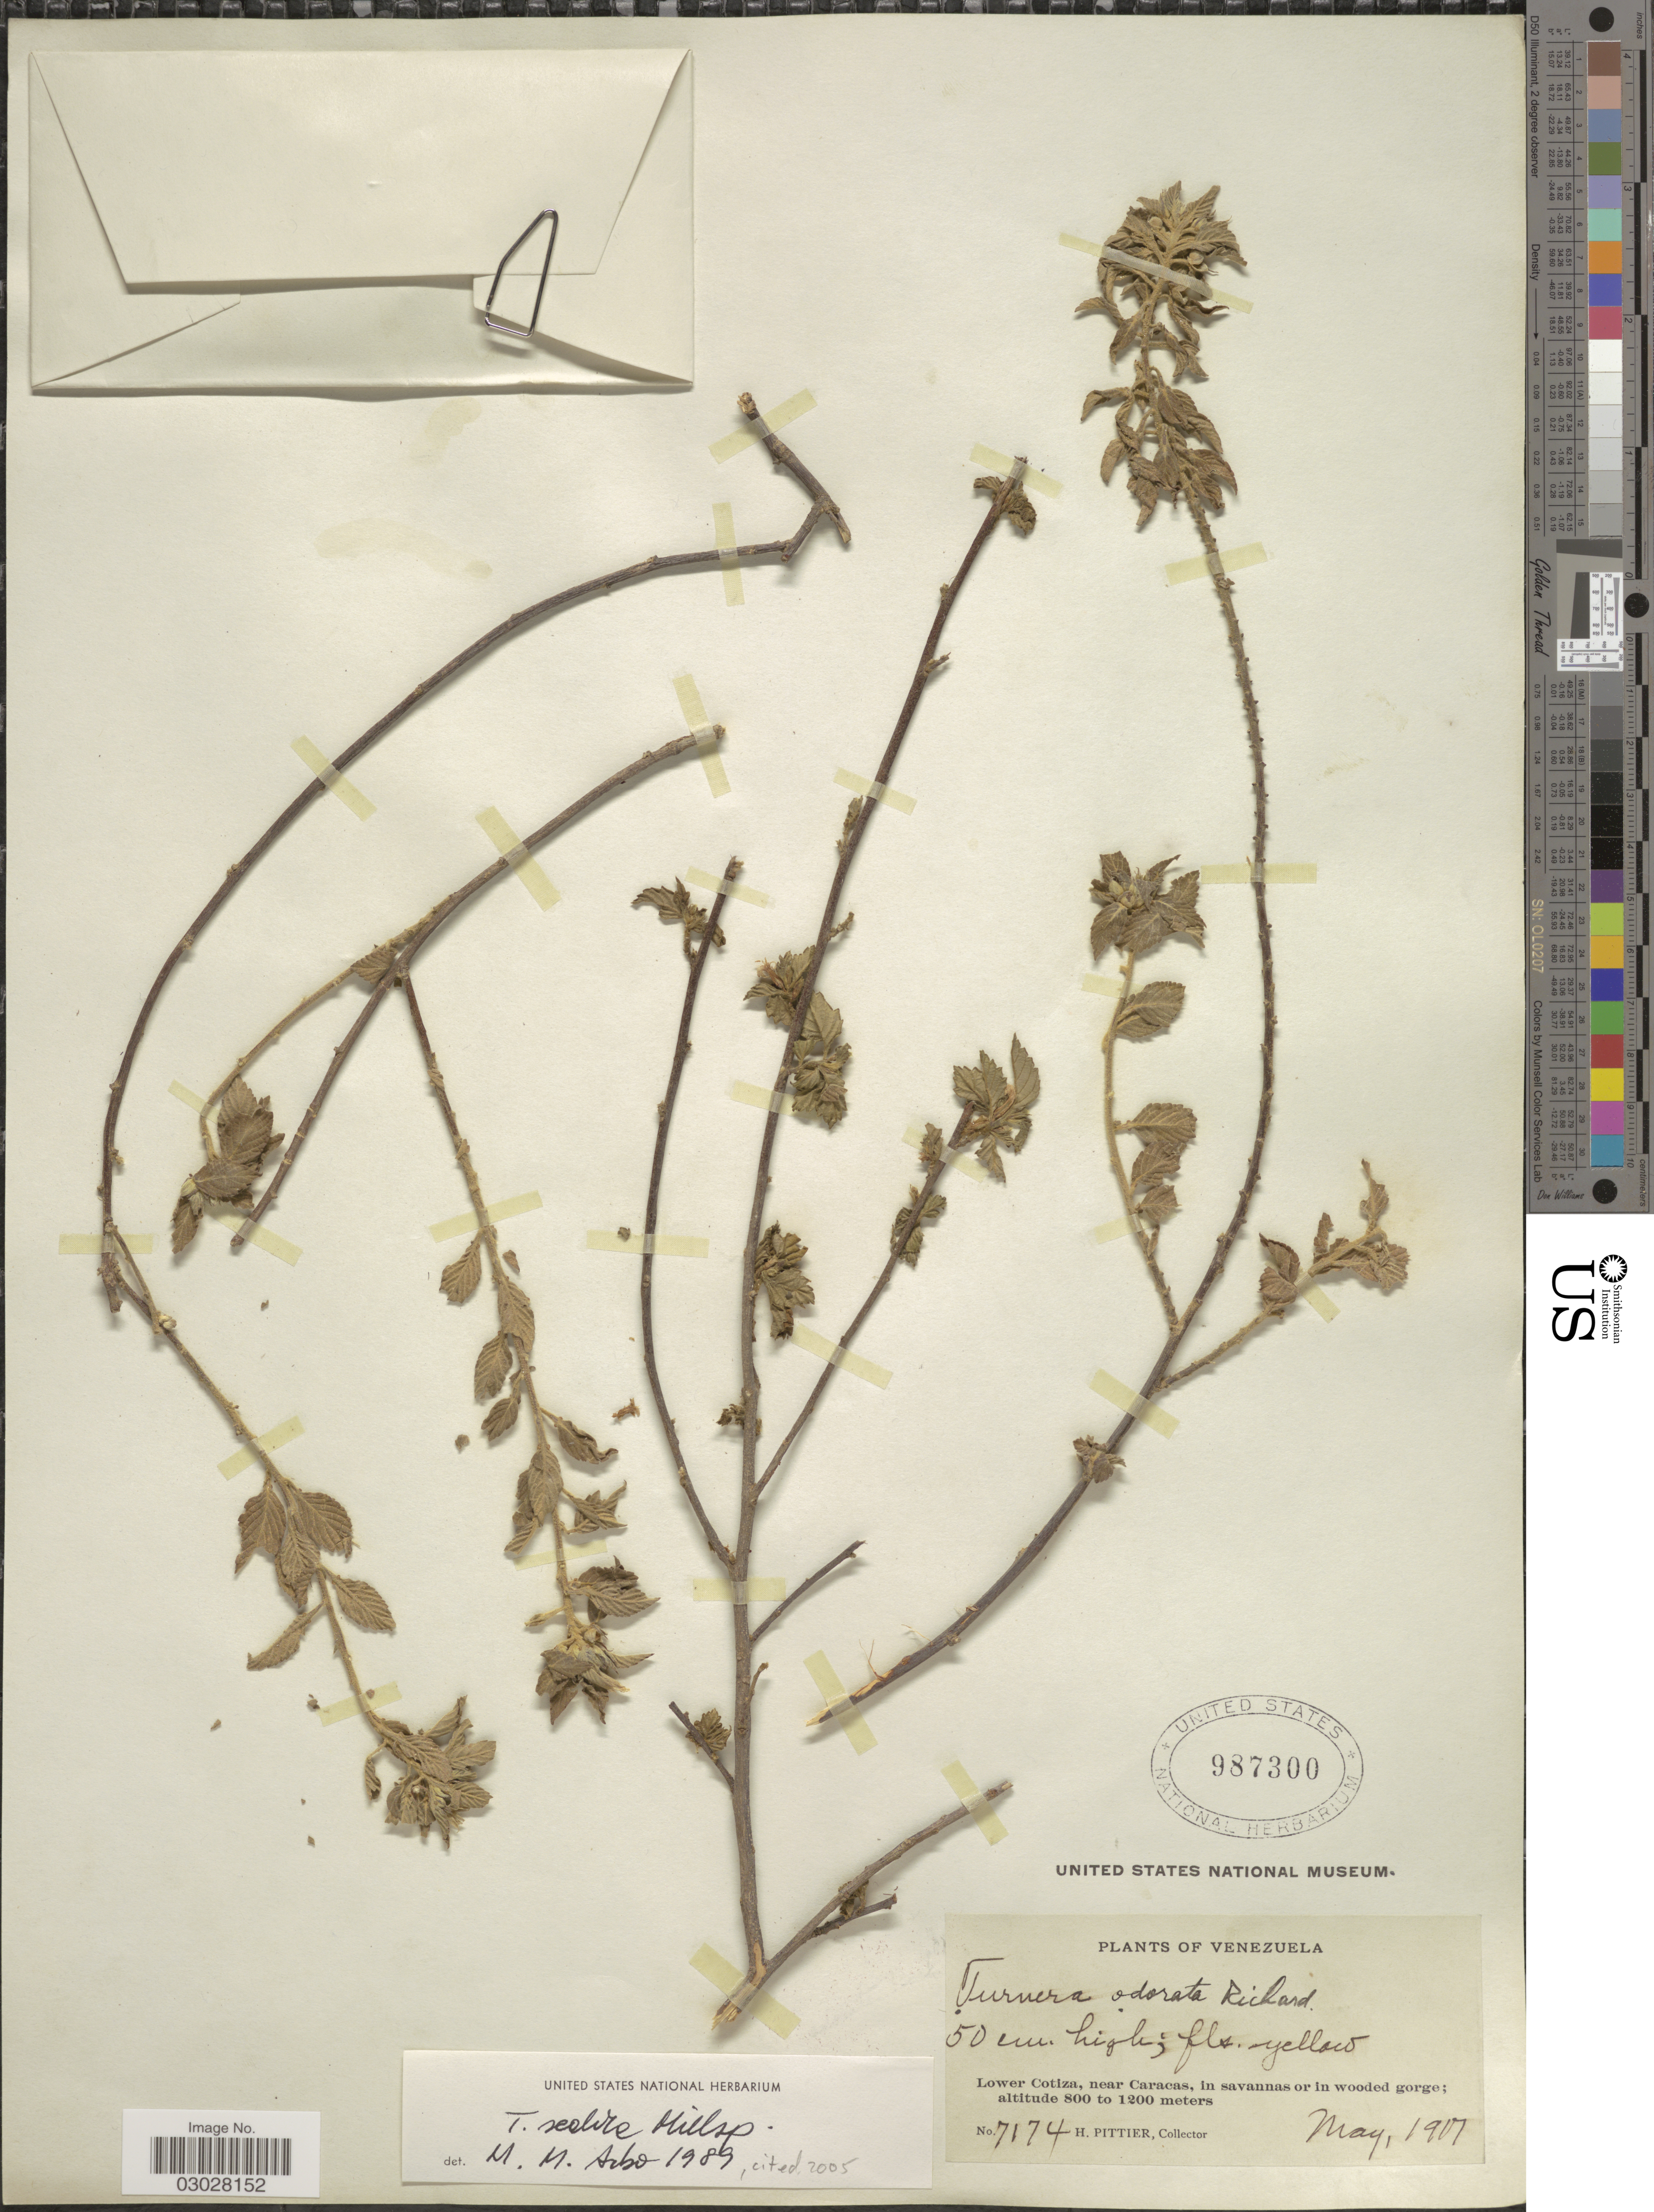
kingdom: Plantae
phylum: Tracheophyta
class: Magnoliopsida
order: Malpighiales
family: Turneraceae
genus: Turnera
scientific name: Turnera scabra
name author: Millsp.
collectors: H. F. Pittier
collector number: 7174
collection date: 1907-05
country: Venezuela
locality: Lower Cotiza, near Caracas.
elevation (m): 800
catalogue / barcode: US 987300